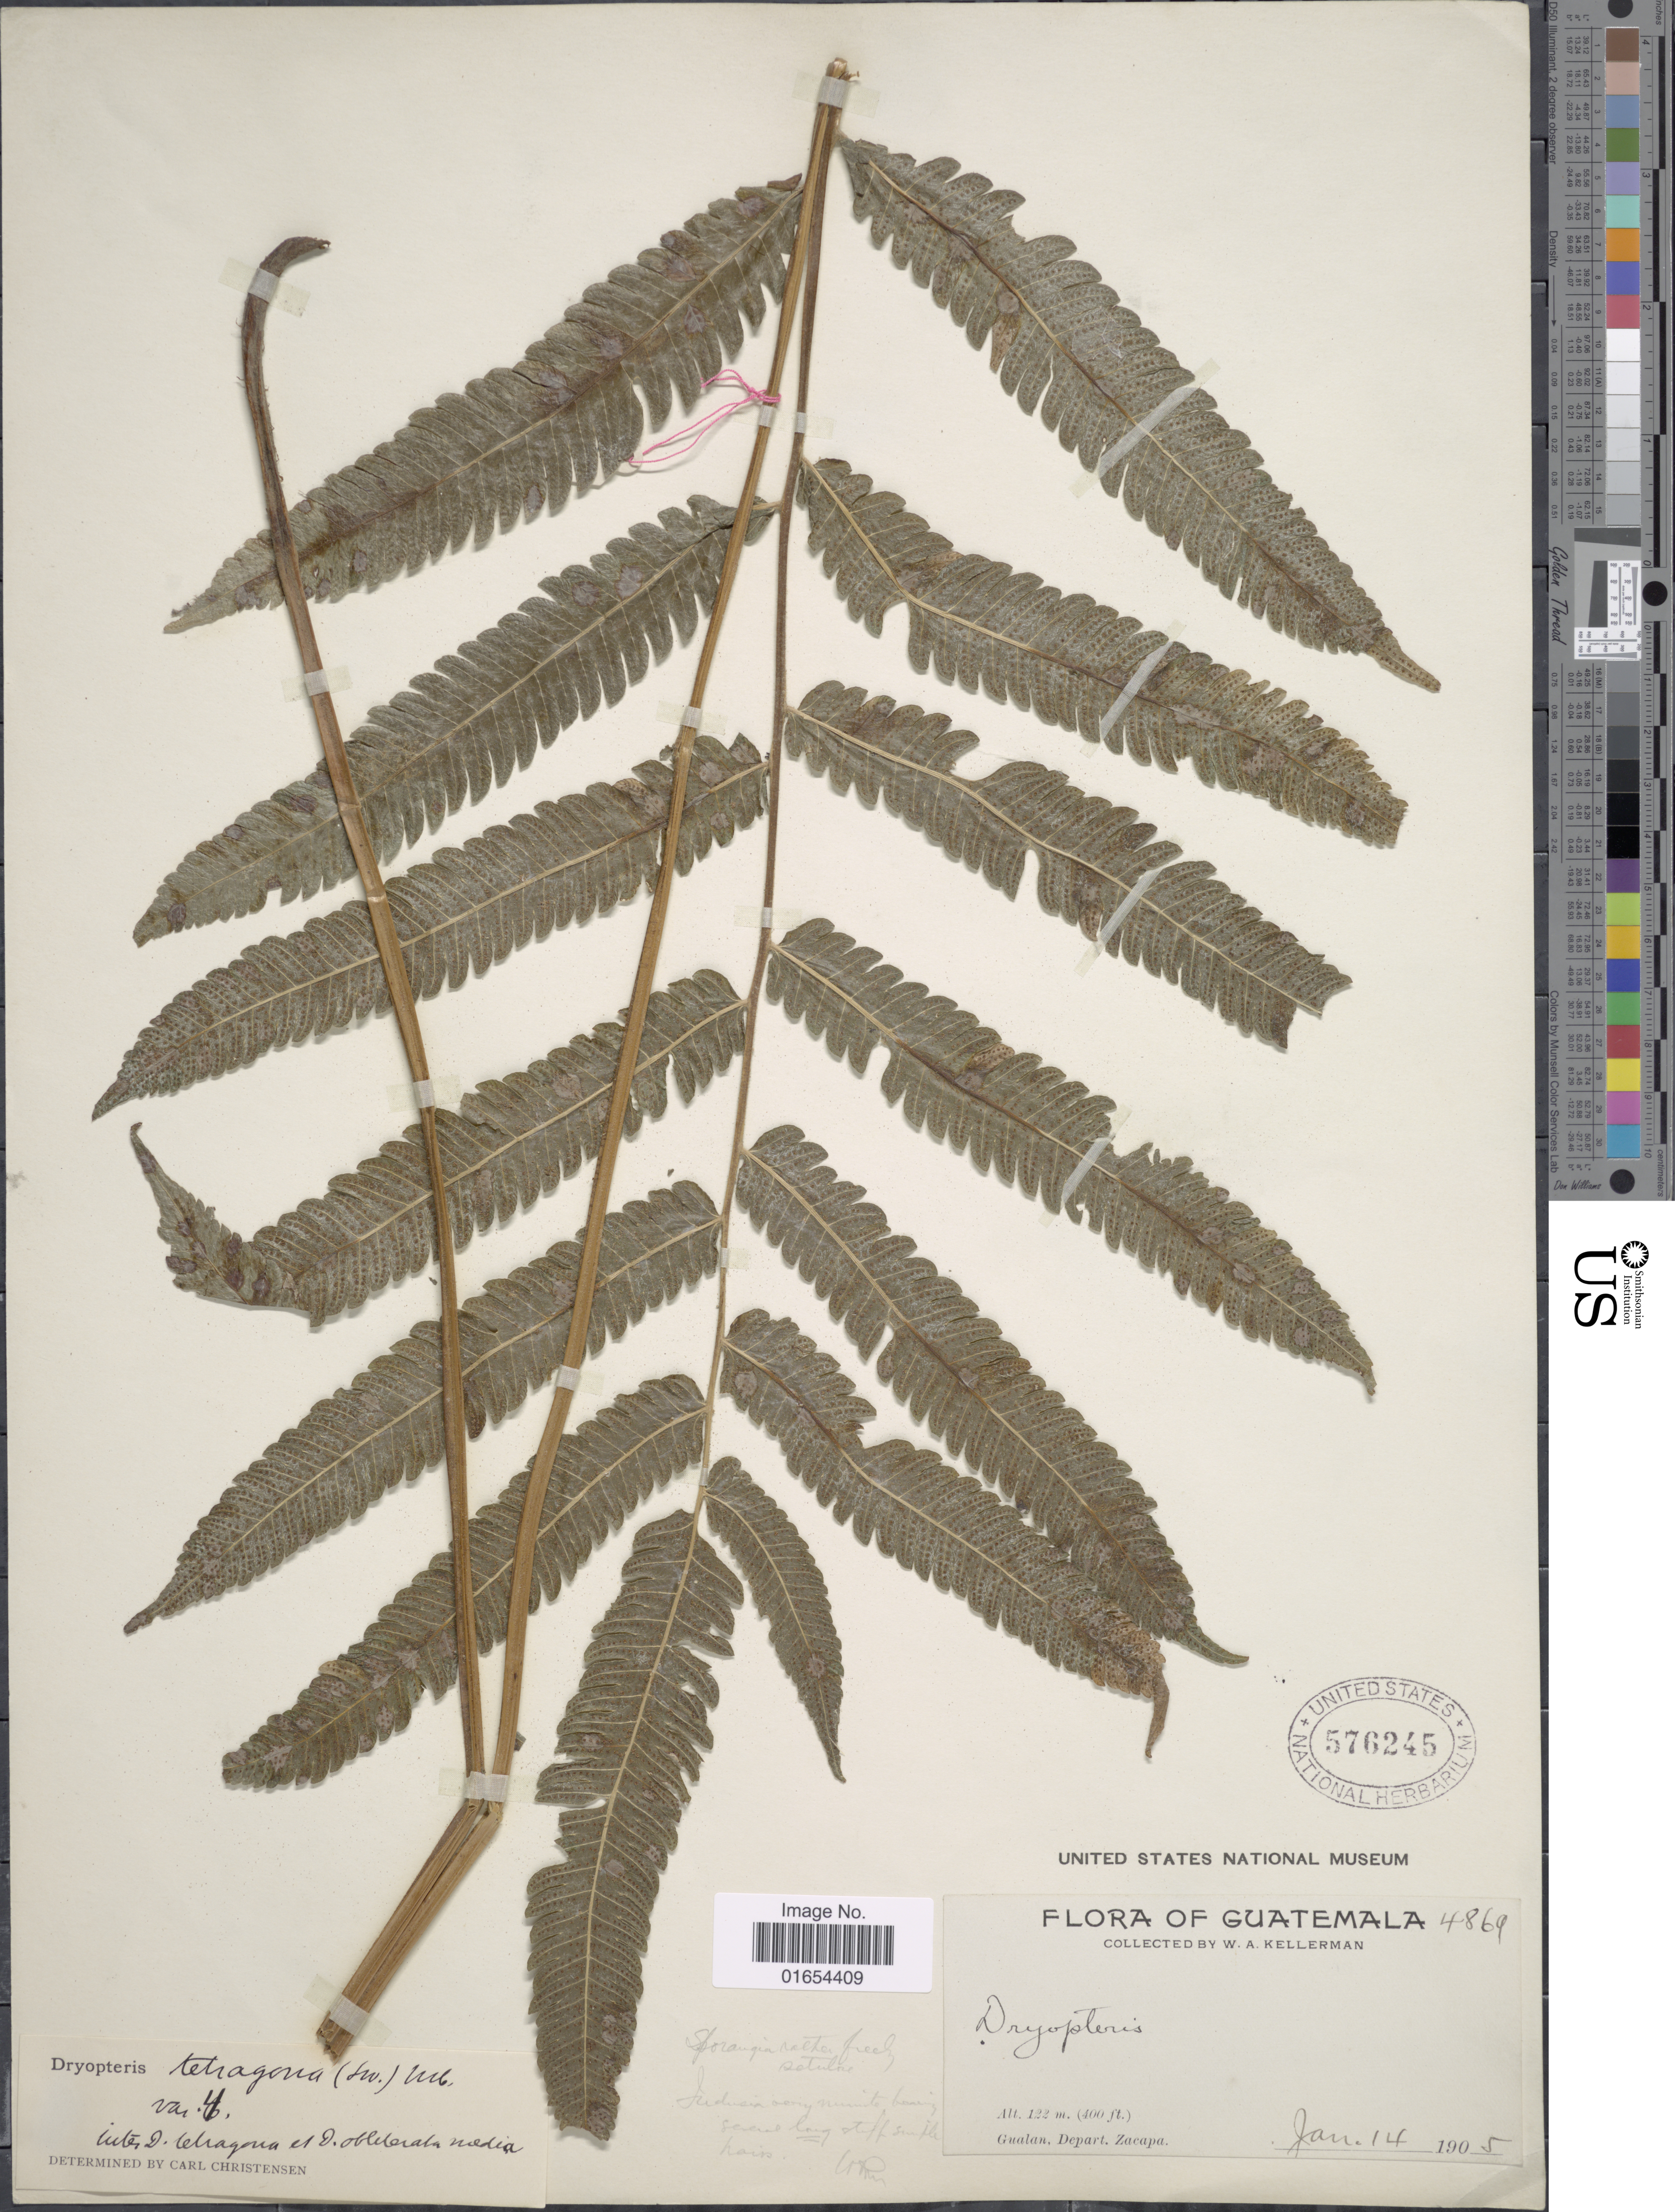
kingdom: Plantae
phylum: Tracheophyta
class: Polypodiopsida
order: Polypodiales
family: Thelypteridaceae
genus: Goniopteris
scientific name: Goniopteris tetragona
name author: (C. Presl) Sw.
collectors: W. Kellerman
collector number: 4869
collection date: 1905-01-14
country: Guatemala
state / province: Zacapa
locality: Gualan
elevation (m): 122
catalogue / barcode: US 576245